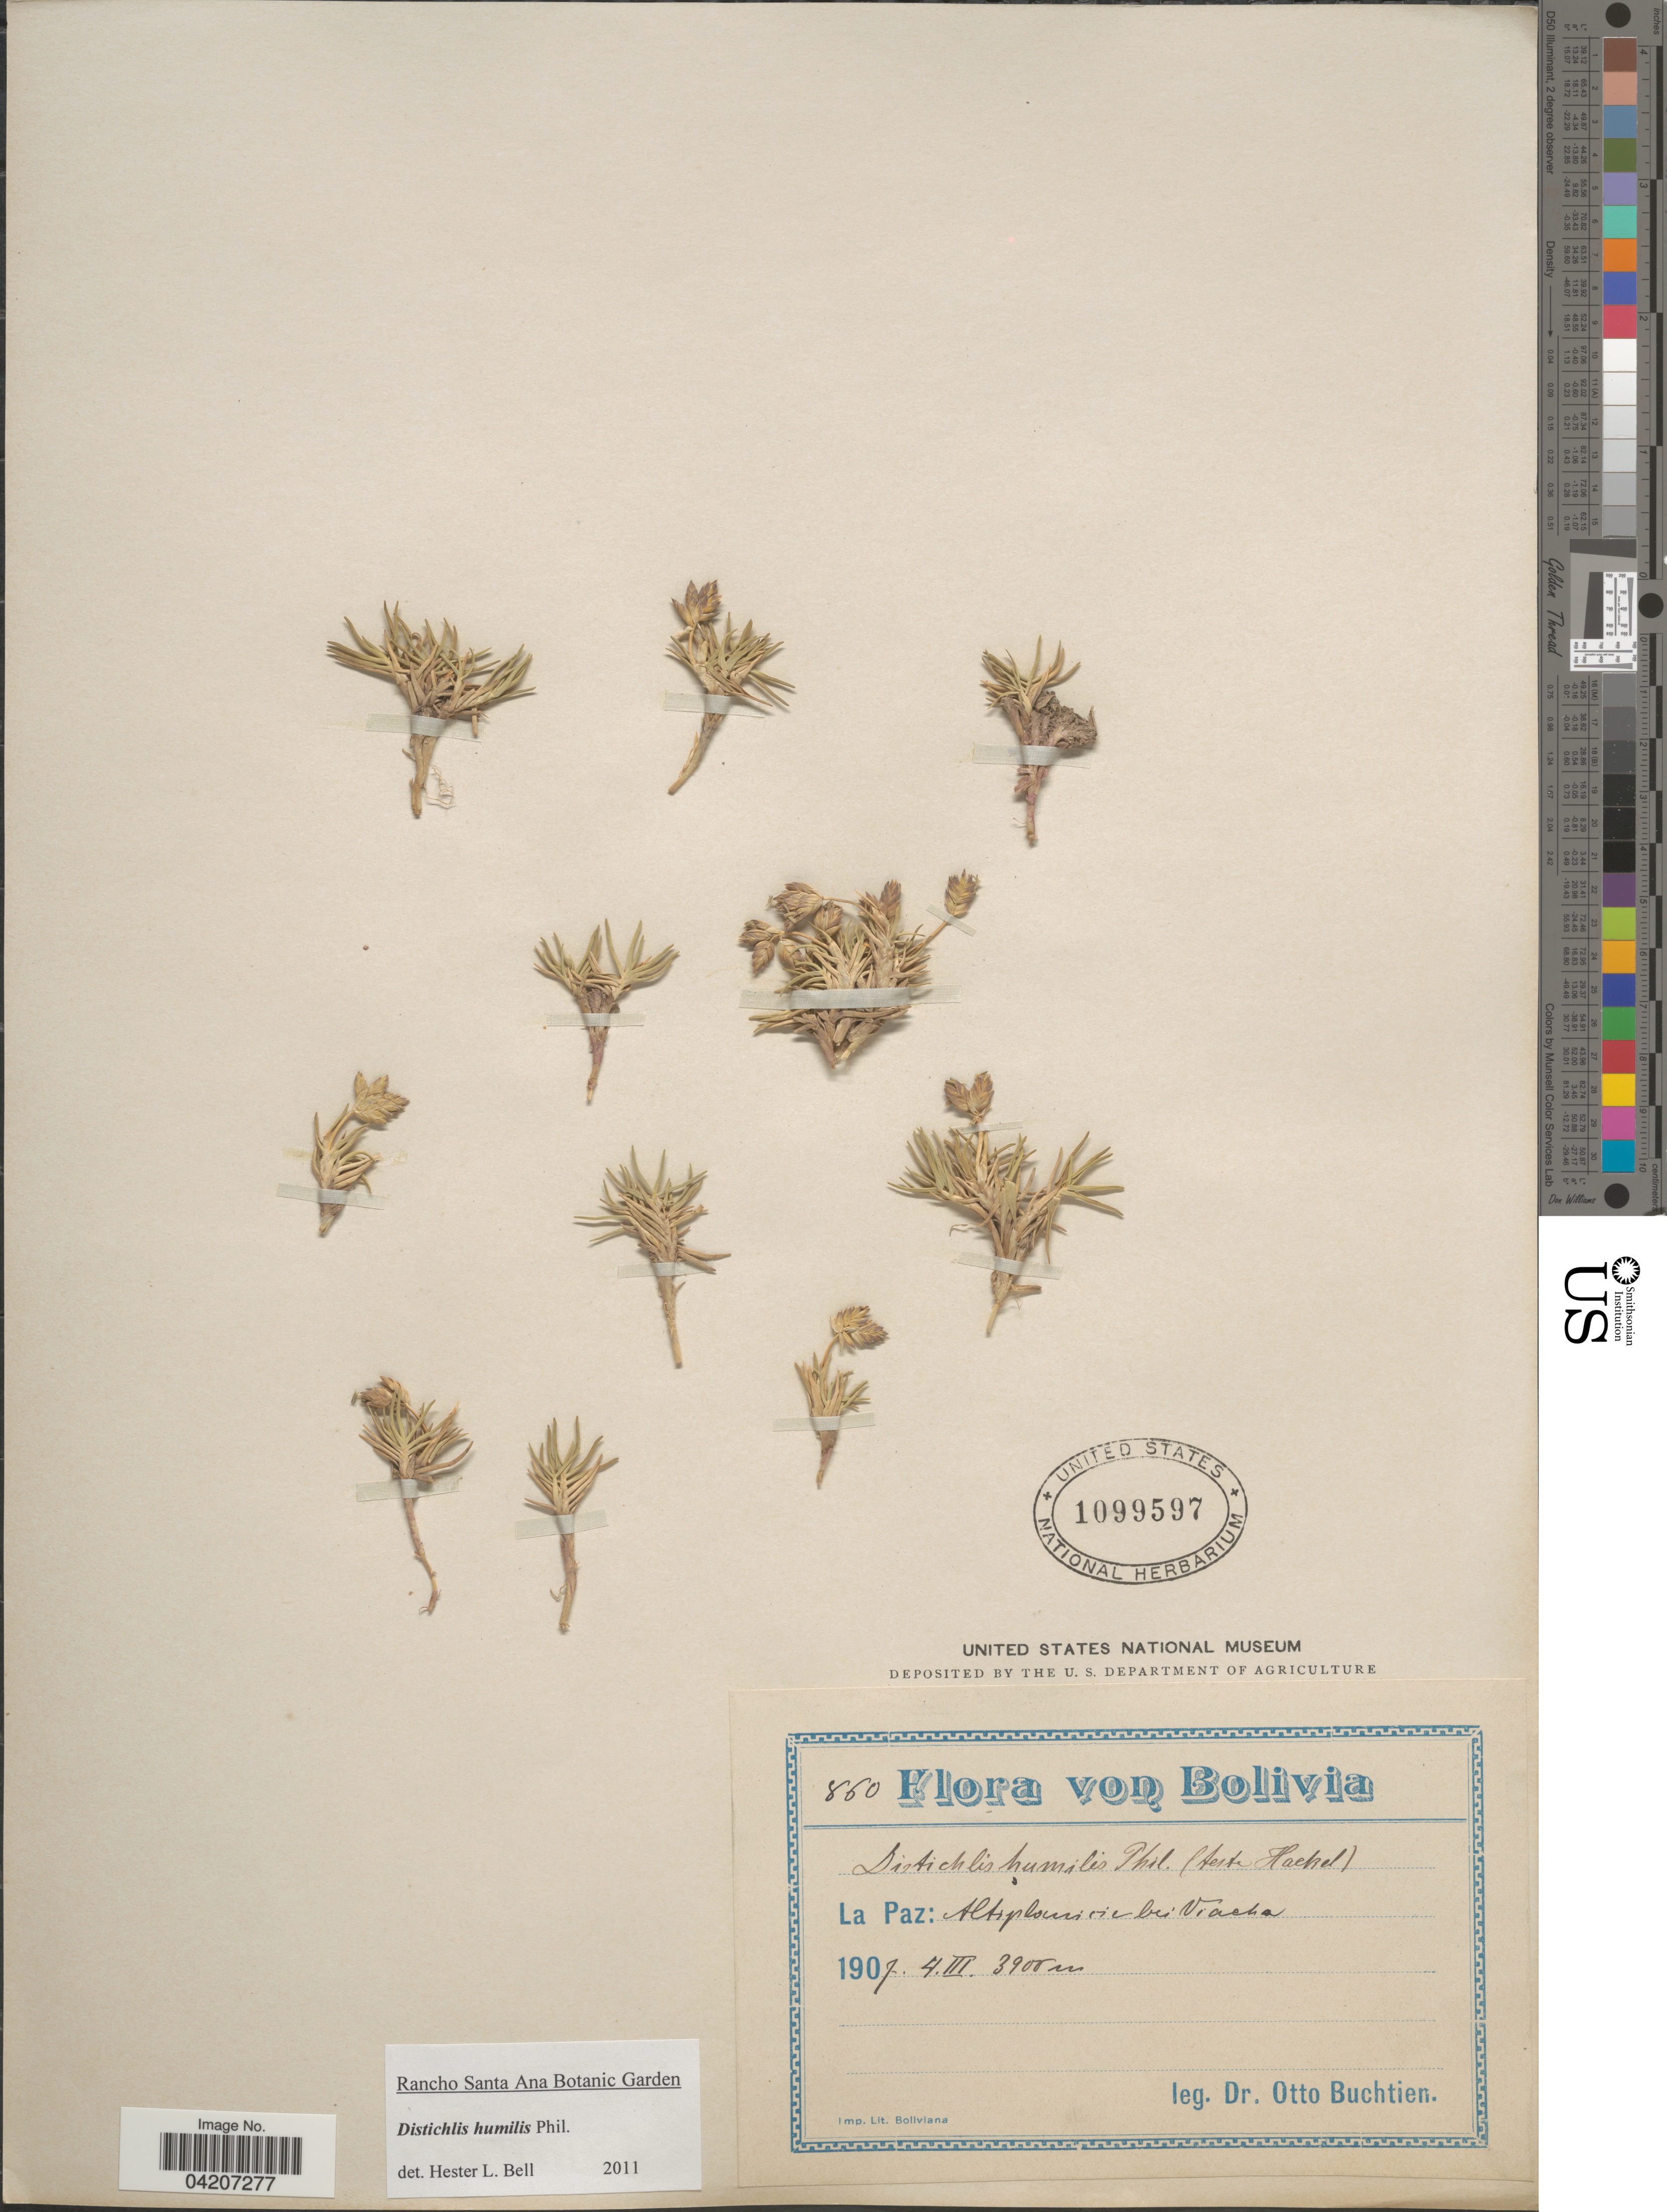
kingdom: Plantae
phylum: Tracheophyta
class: Liliopsida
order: Poales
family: Poaceae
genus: Distichlis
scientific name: Distichlis humilis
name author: Phil.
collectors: O. Buchtien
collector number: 860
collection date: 1907-03-04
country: Bolivia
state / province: La Paz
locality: Altiplanicie bei Viacha.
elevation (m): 3900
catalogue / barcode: US 1099597